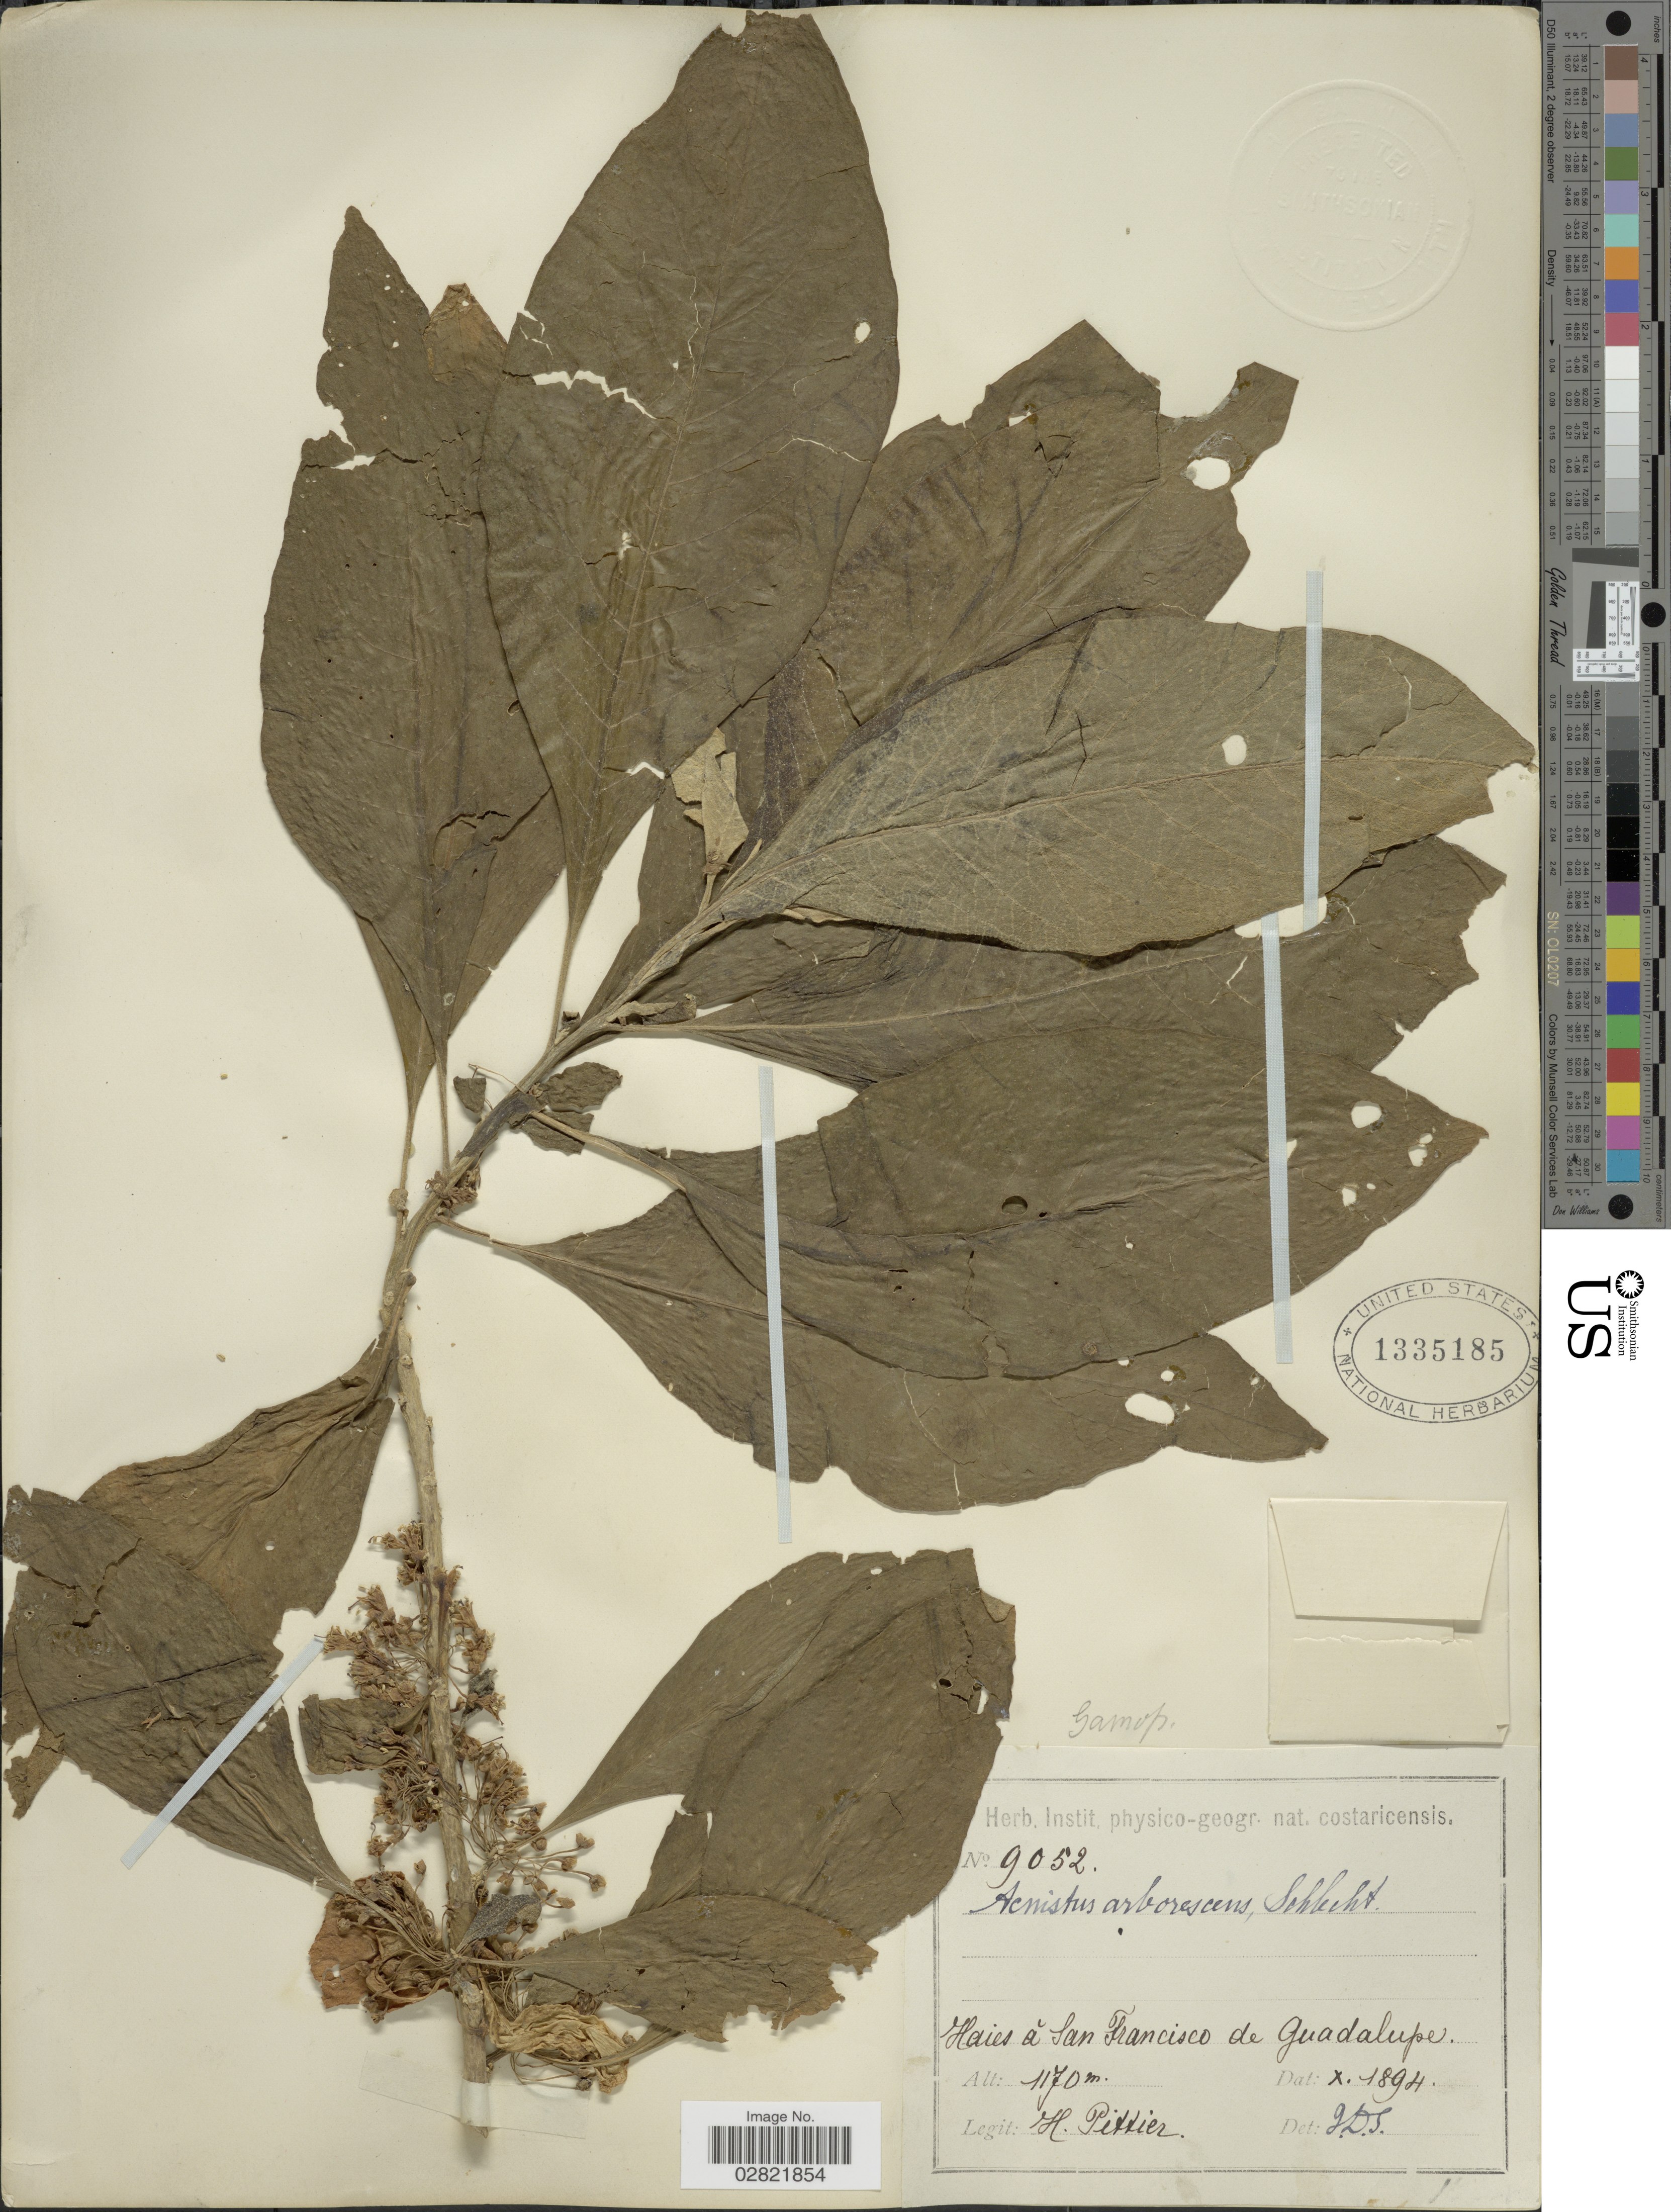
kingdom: Plantae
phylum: Tracheophyta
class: Magnoliopsida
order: Solanales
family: Solanaceae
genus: Acnistus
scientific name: Acnistus arborescens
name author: (L.) Schltdl.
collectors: H. F. Pittier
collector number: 9052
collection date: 1894-10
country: Costa Rica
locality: Haies á San Francisco de Guadalupe.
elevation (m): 1170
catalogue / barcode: US 1335185